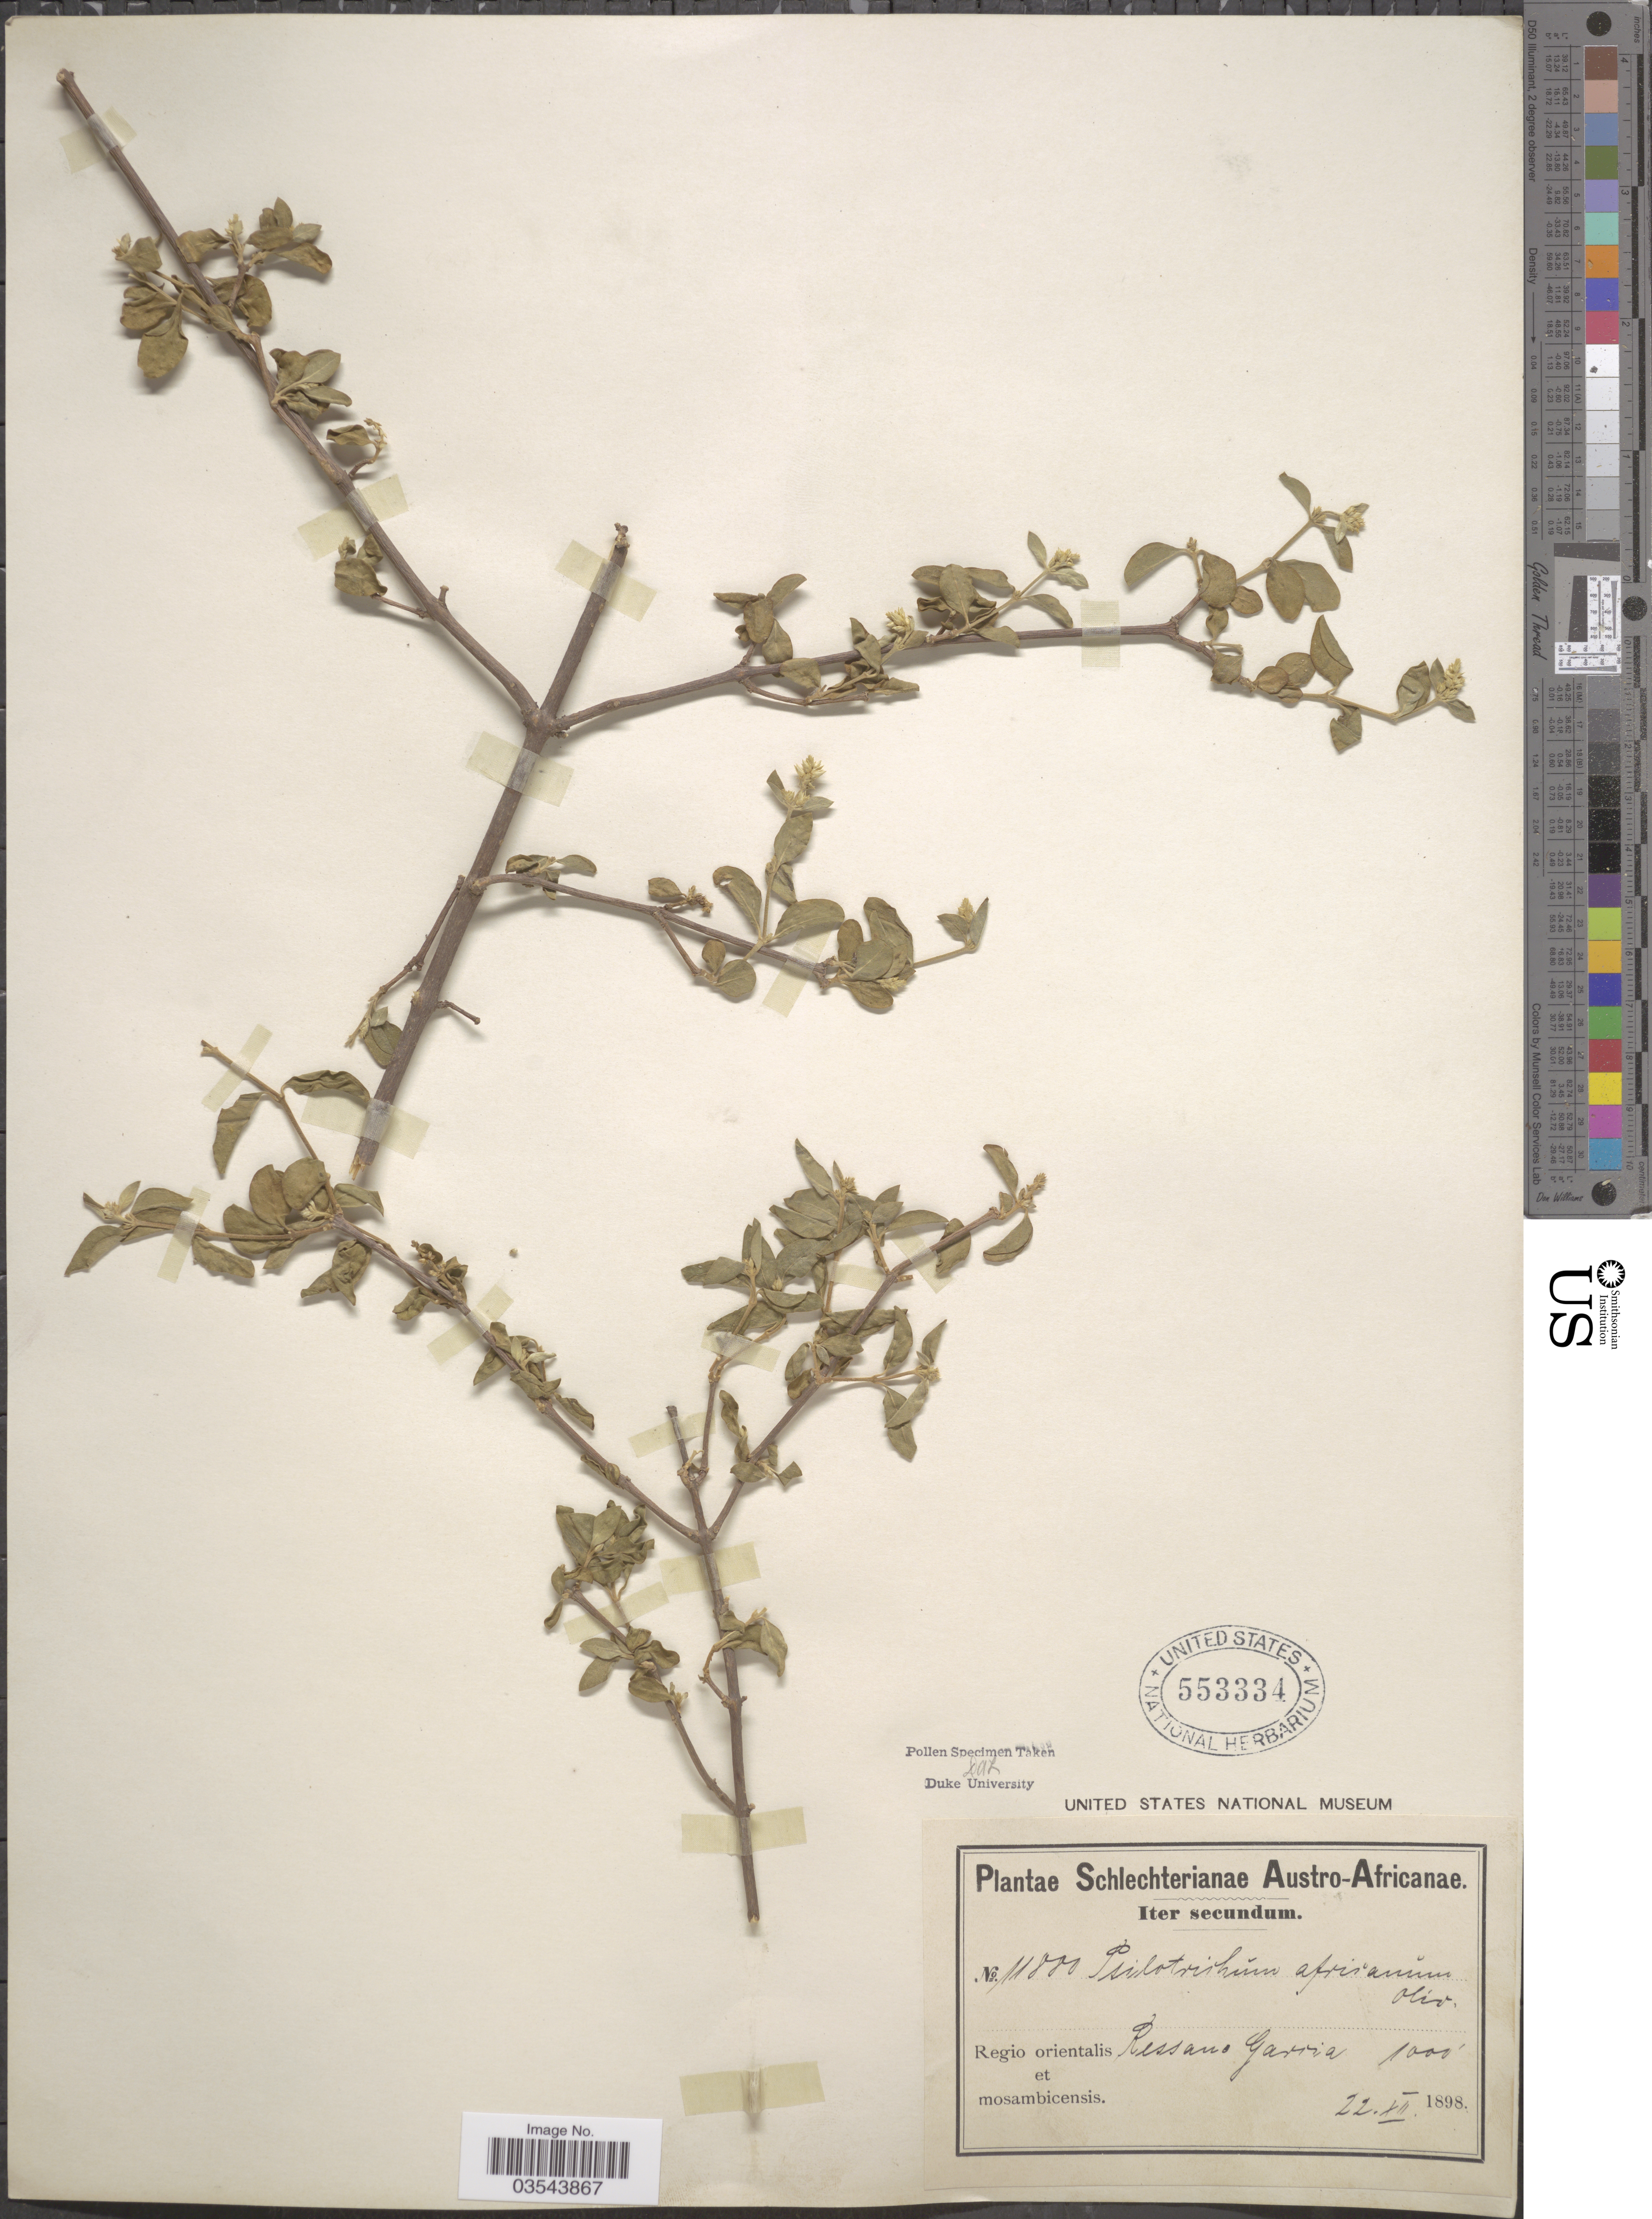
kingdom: Plantae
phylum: Tracheophyta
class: Magnoliopsida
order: Caryophyllales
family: Amaranthaceae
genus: Psilotrichum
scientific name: Psilotrichum africanum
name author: Oliv.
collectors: Schlechter, --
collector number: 11880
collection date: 1898-12-22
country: Mozambique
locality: Austro-Africanæ. Regio orientalis et mosambicensis. Ressano Garria.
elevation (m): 305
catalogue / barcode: US 553334